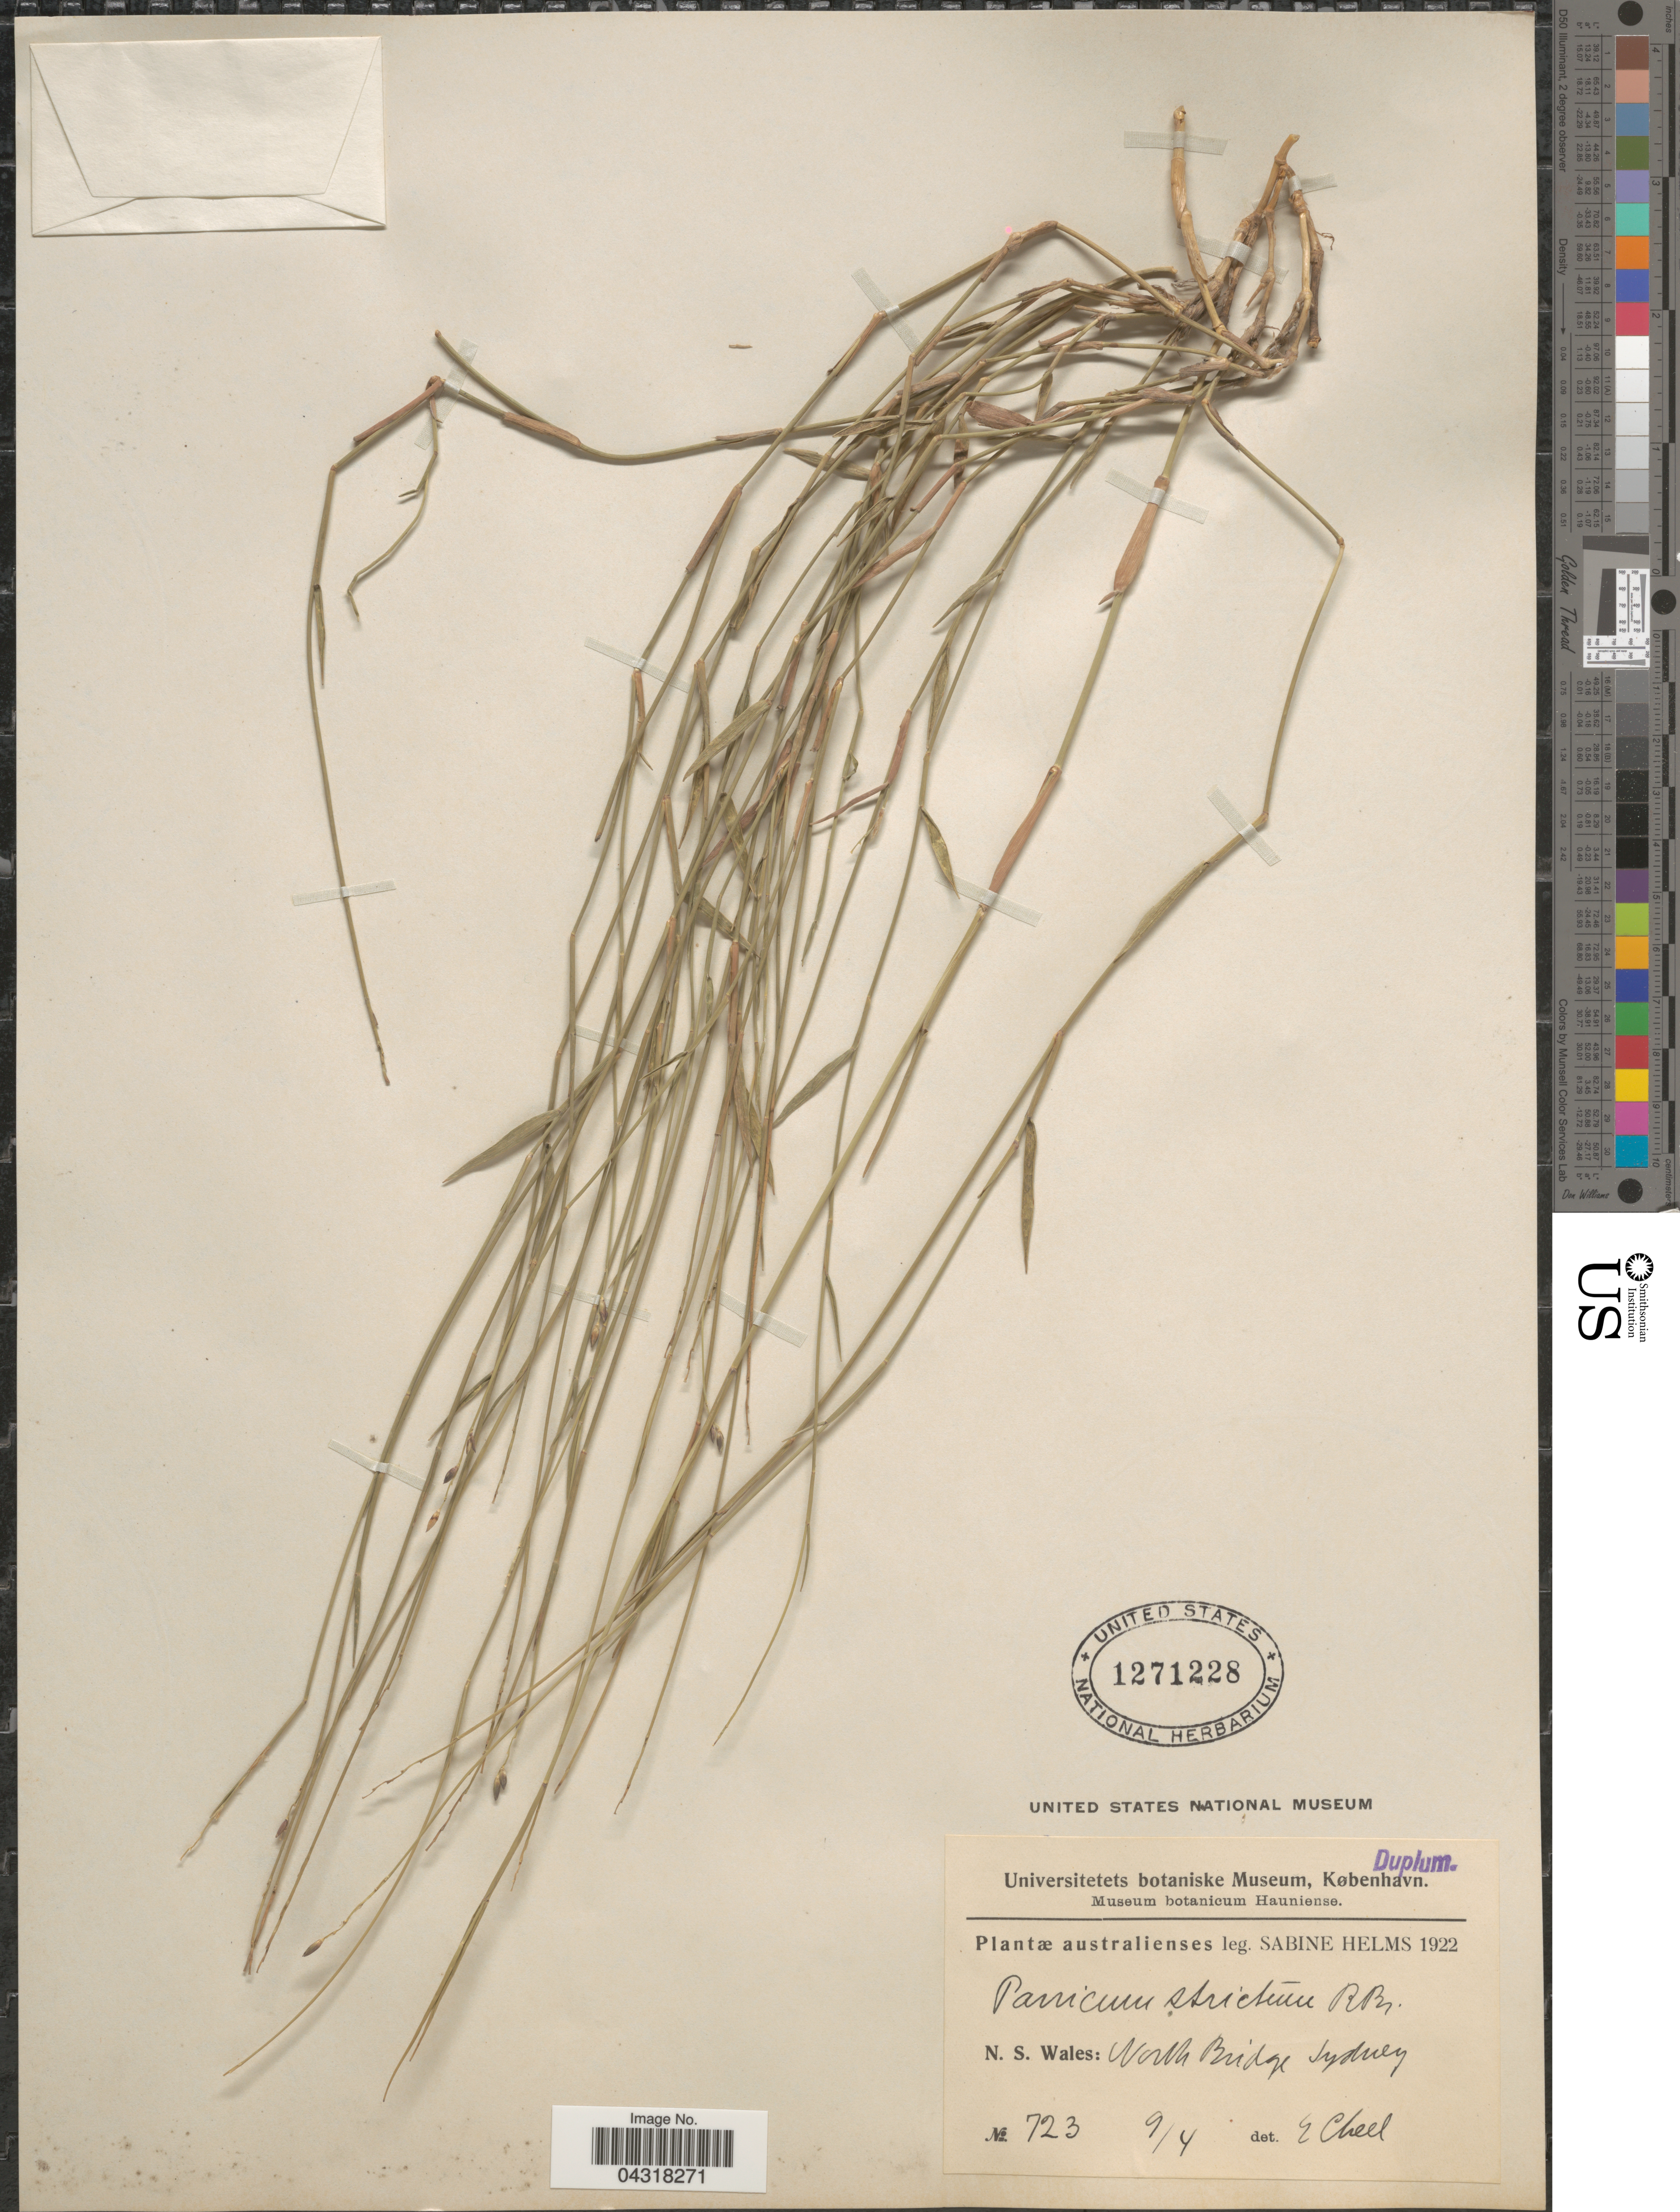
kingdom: Plantae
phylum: Tracheophyta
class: Liliopsida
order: Poales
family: Poaceae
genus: Entolasia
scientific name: Entolasia whiteana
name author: C.E. Hubb.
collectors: S. Helms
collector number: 723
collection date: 1922-04-09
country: Australia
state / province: New South Wales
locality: North Bridge Sydney.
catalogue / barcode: US 1271228